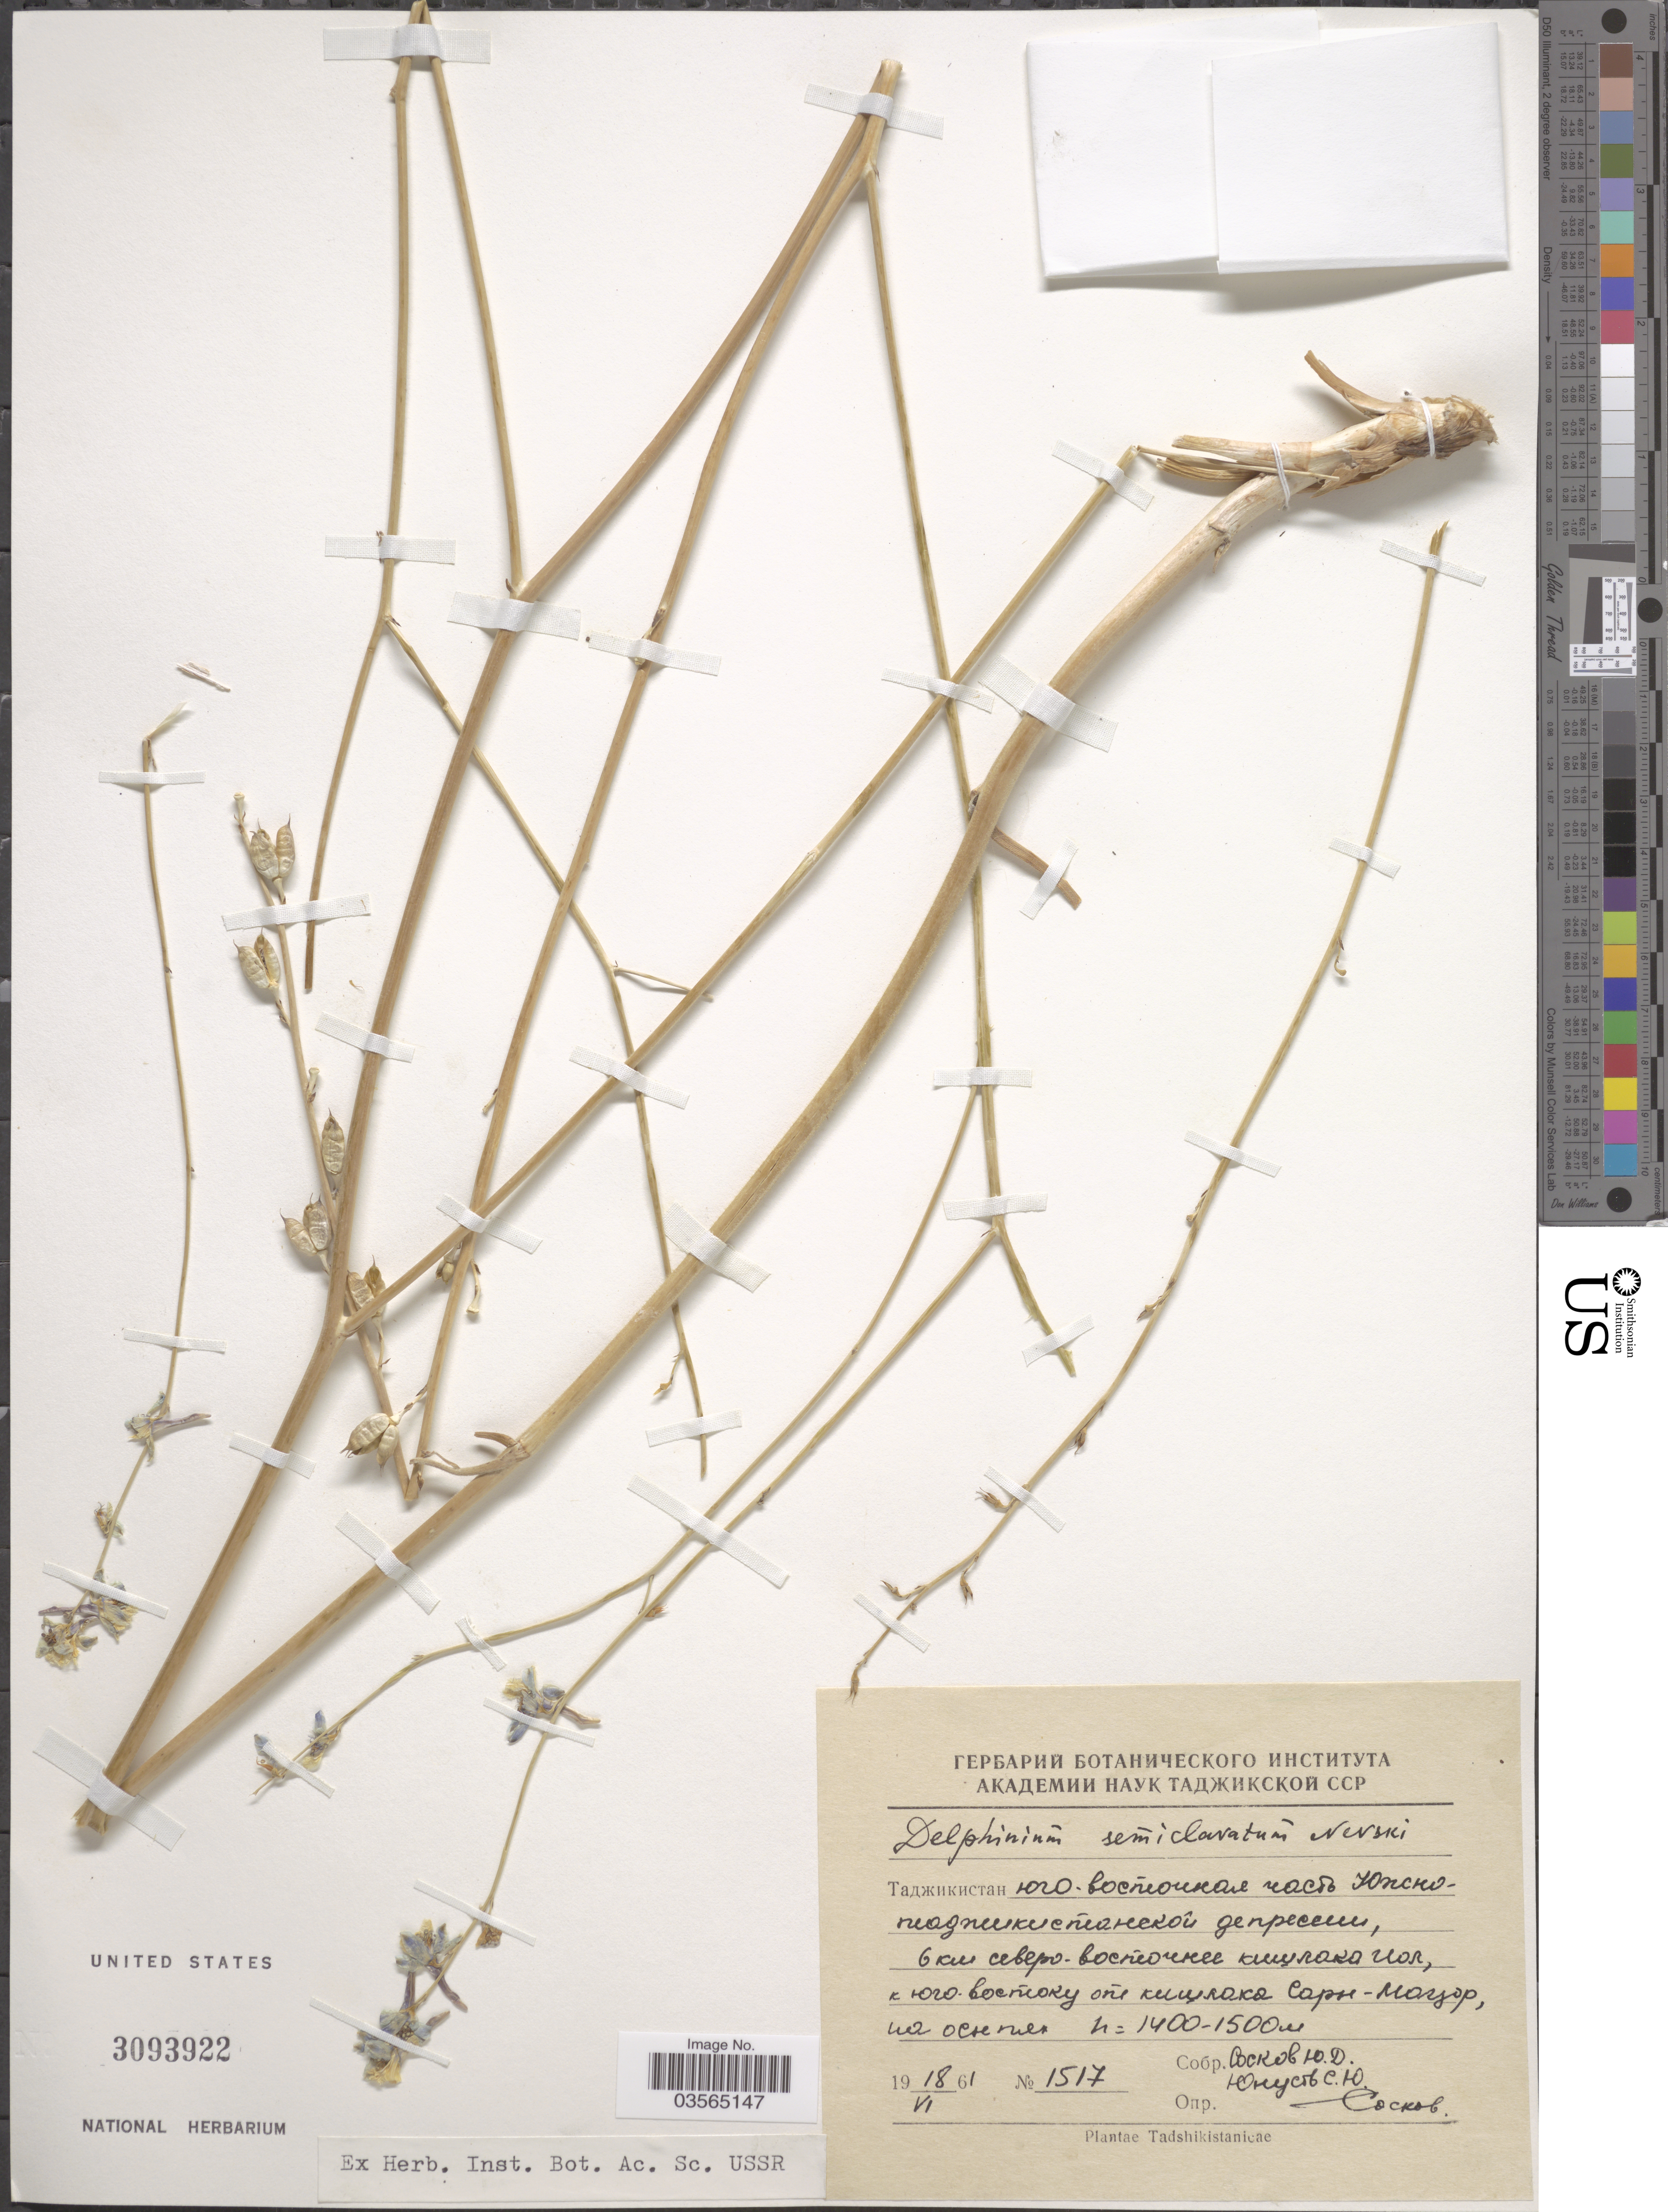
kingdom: Plantae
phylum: Tracheophyta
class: Magnoliopsida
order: Ranunculales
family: Ranunculaceae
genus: Delphinium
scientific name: Delphinium semiclavatum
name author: Nevski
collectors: U. Soskov & S. Unusov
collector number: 1517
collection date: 1961-06-18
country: Tajikistan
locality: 6 km NE from village Yol, SE from village Sari-Mazor.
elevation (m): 1400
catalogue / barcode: US 3093922